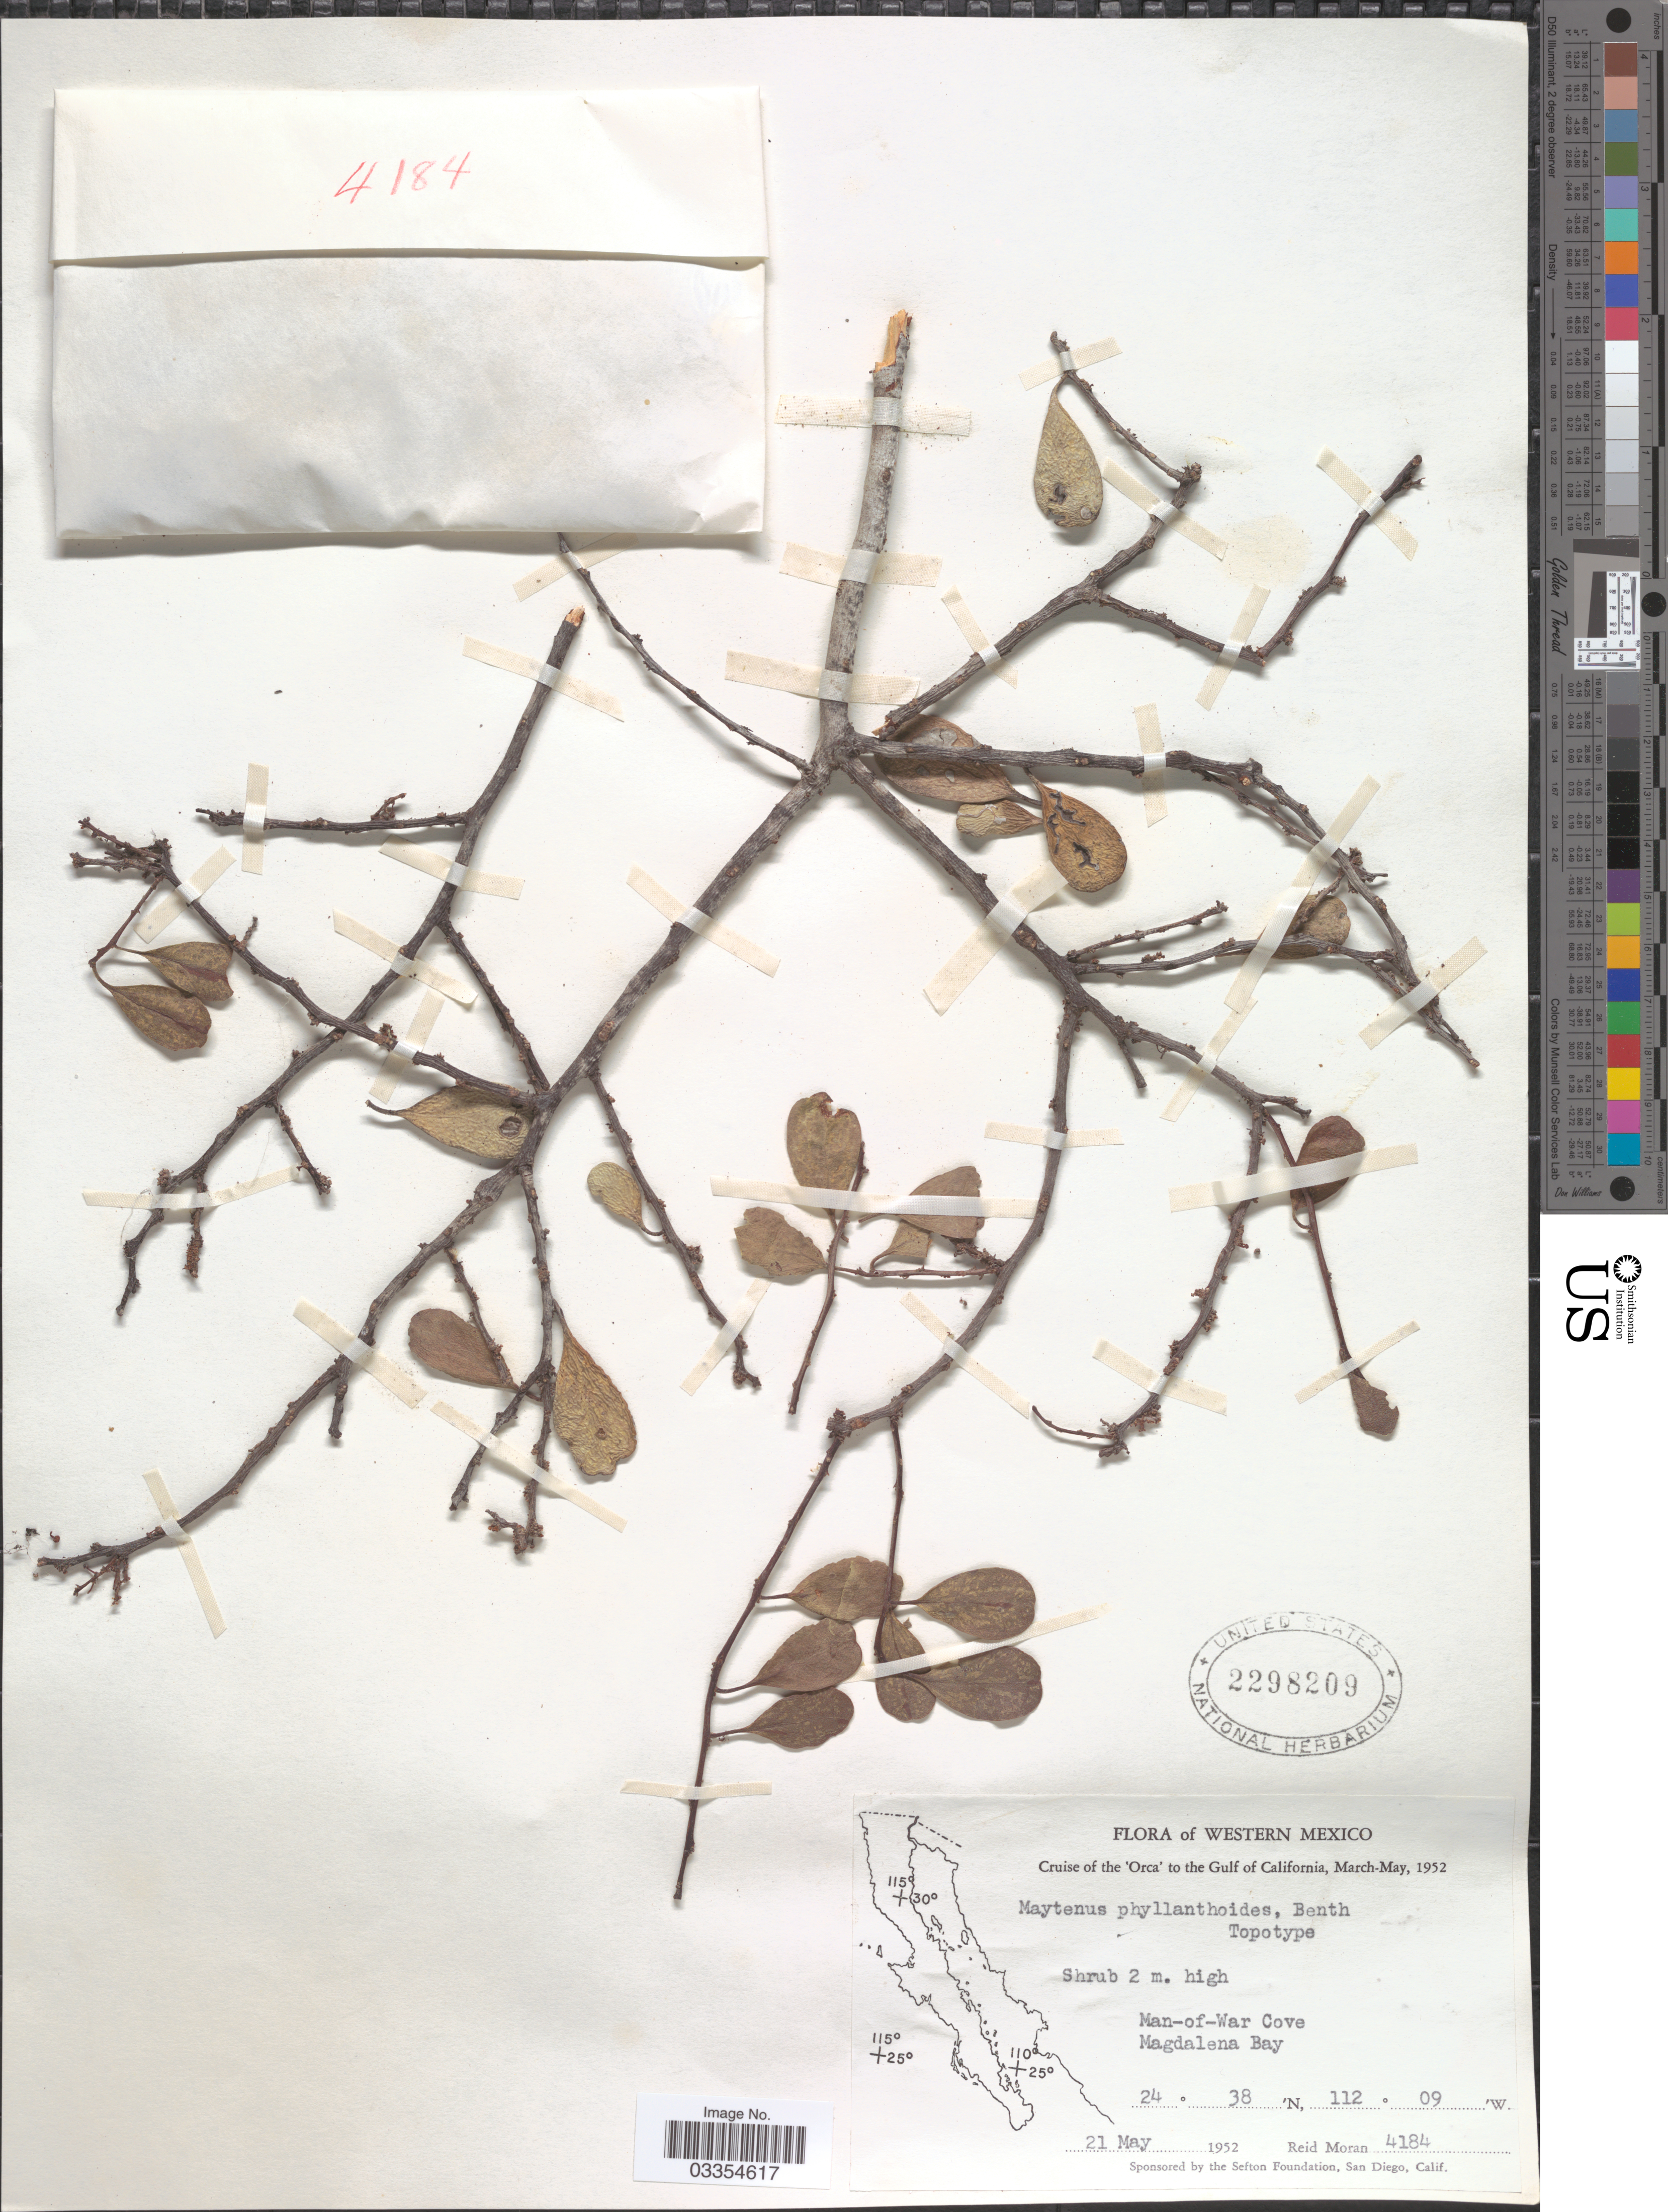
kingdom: Plantae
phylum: Tracheophyta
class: Magnoliopsida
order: Celastrales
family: Celastraceae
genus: Tricerma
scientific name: Tricerma phyllanthoides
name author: (Benth.) Lundell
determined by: Strong, Mark T., (BOT), Smithsonian Institution - National Museum of Natural History (UNITED STATES)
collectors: R. V. Moran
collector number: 4184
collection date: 1952-05-21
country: Mexico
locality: Western Mexico, Gulf of California, Man-of-War Cove, Magdalena Bay.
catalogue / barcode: US 2298209